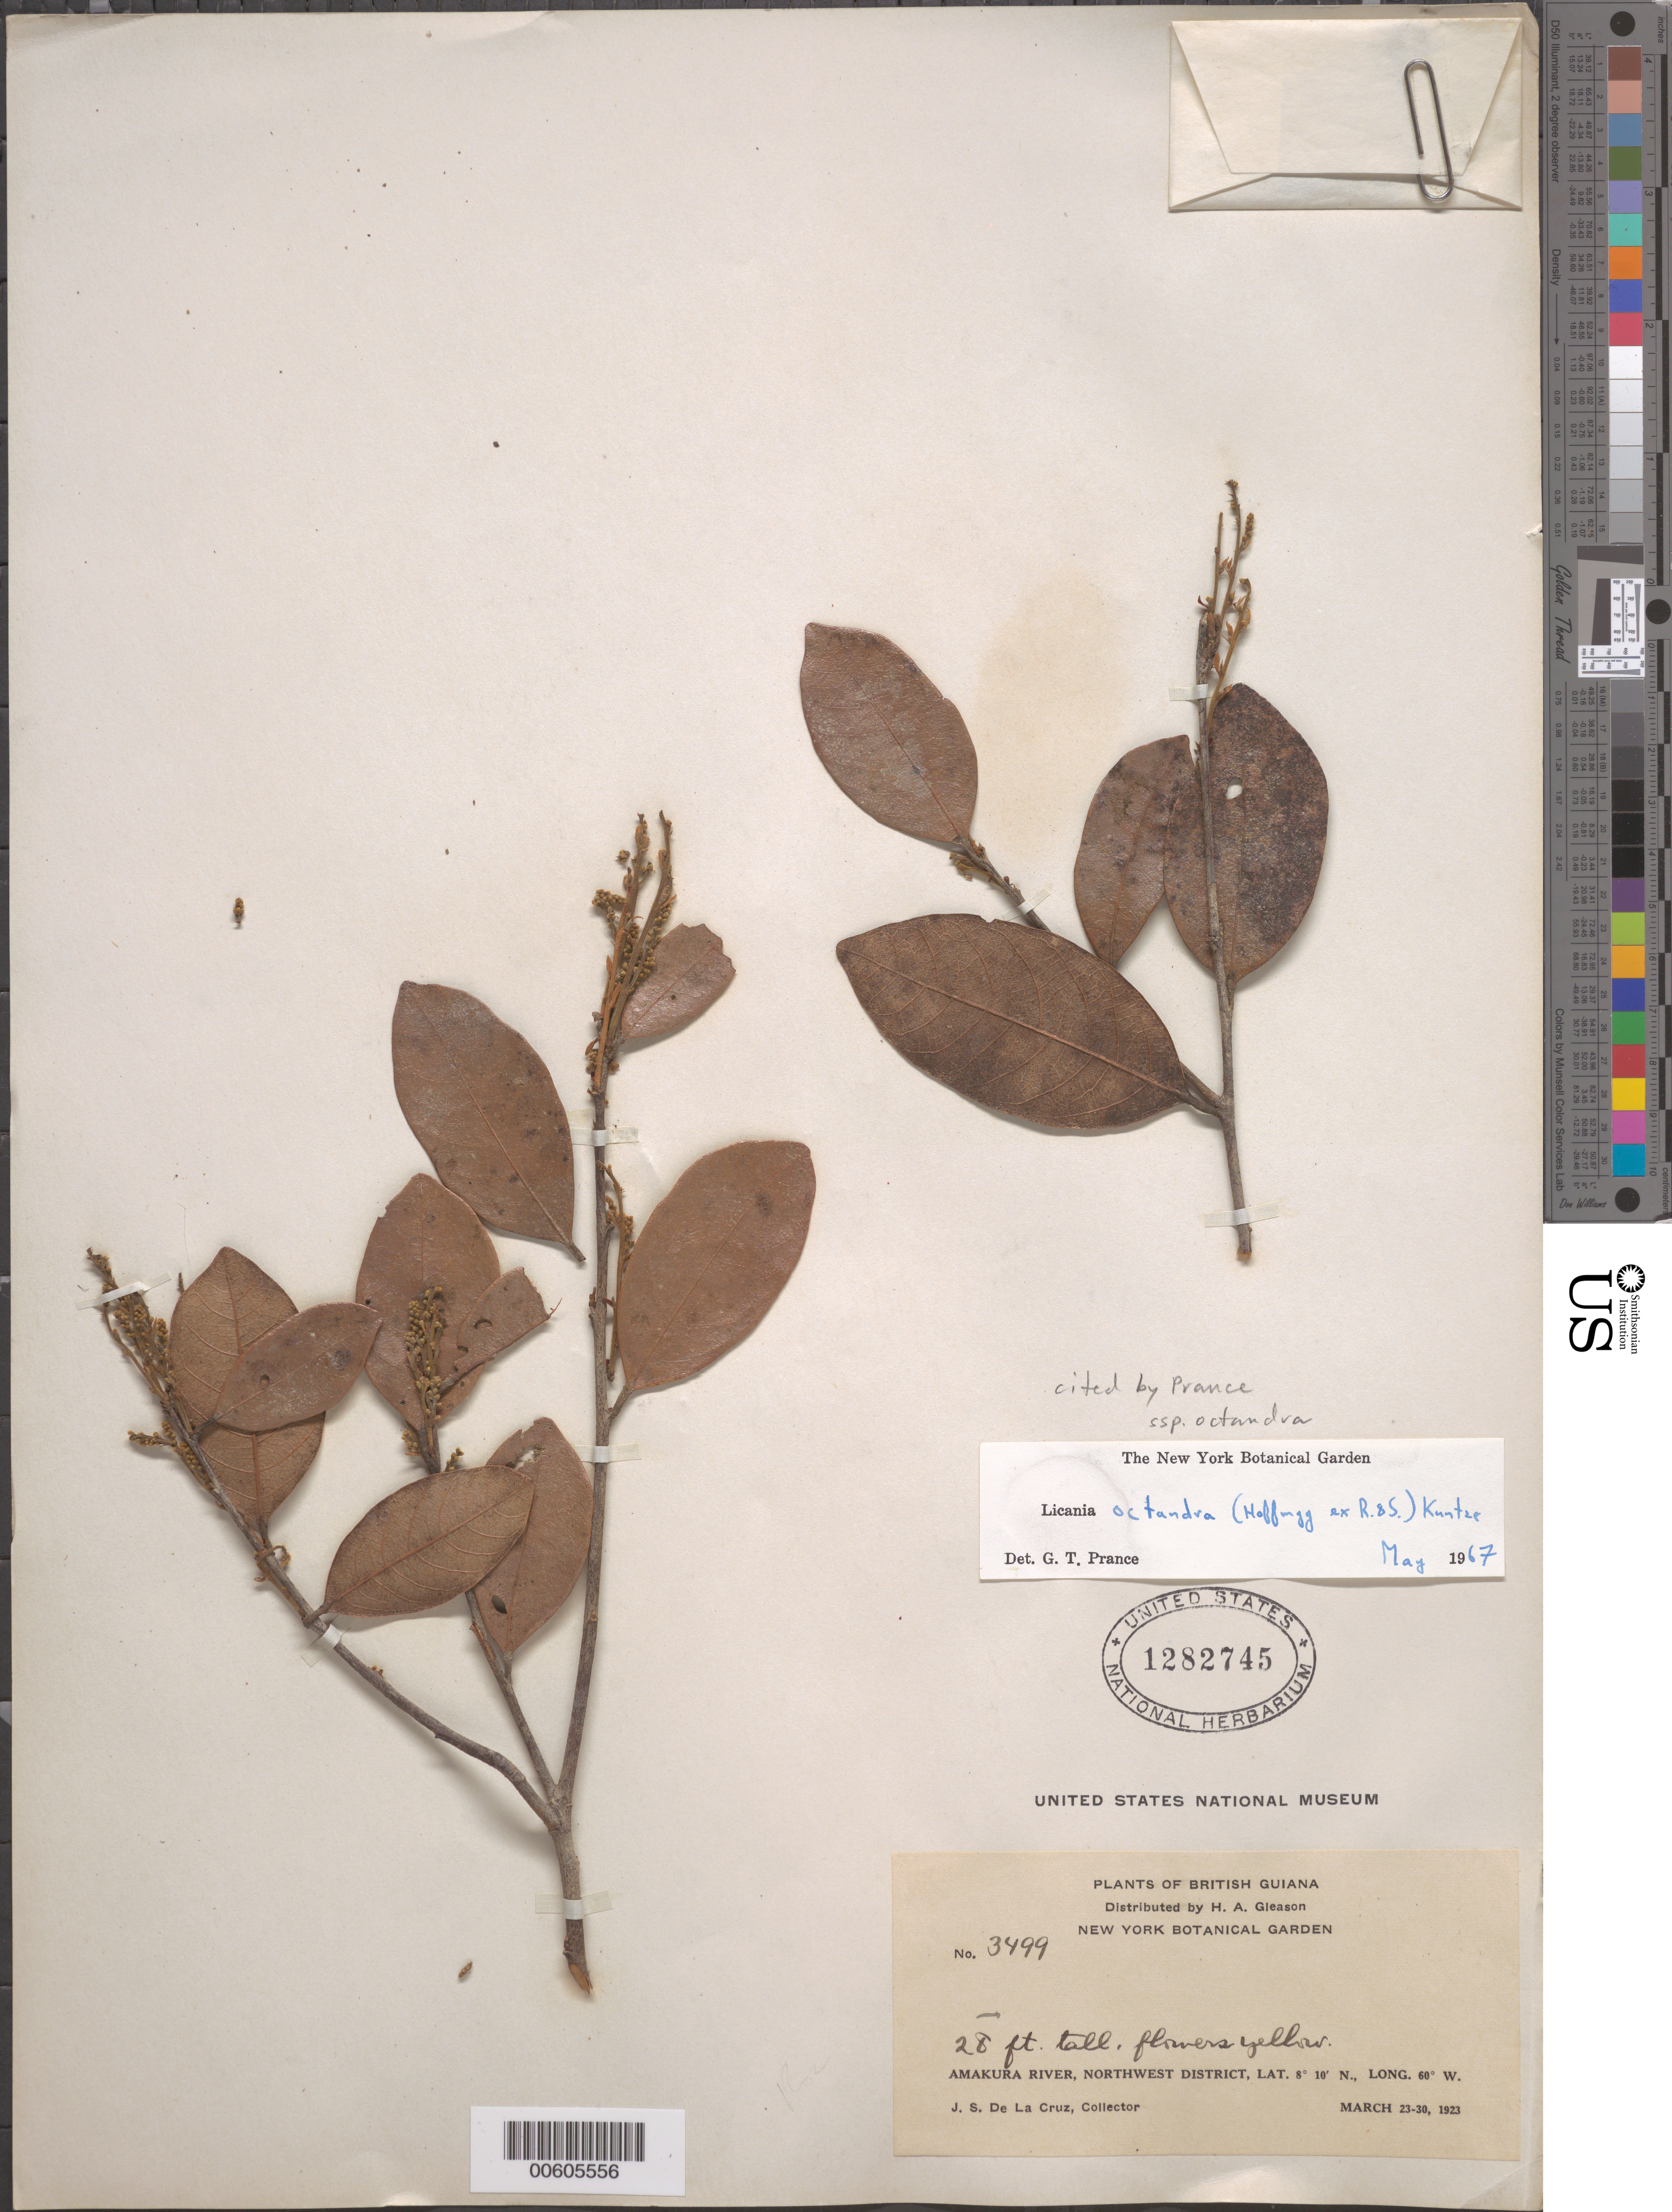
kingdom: Plantae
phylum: Tracheophyta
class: Magnoliopsida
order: Malpighiales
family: Chrysobalanaceae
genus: Leptobalanus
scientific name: Leptobalanus octandrus subsp. octandrus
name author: (Hoffmanns. ex Schult.) Sothers & Prance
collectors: J. S. de la Cruz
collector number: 3499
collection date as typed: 23-Mar-23 to 30-Mar-23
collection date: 1923-03-23/1923-03-30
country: Guyana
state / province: Barima-Waini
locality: Amakura R., NW District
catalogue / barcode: US 1282745